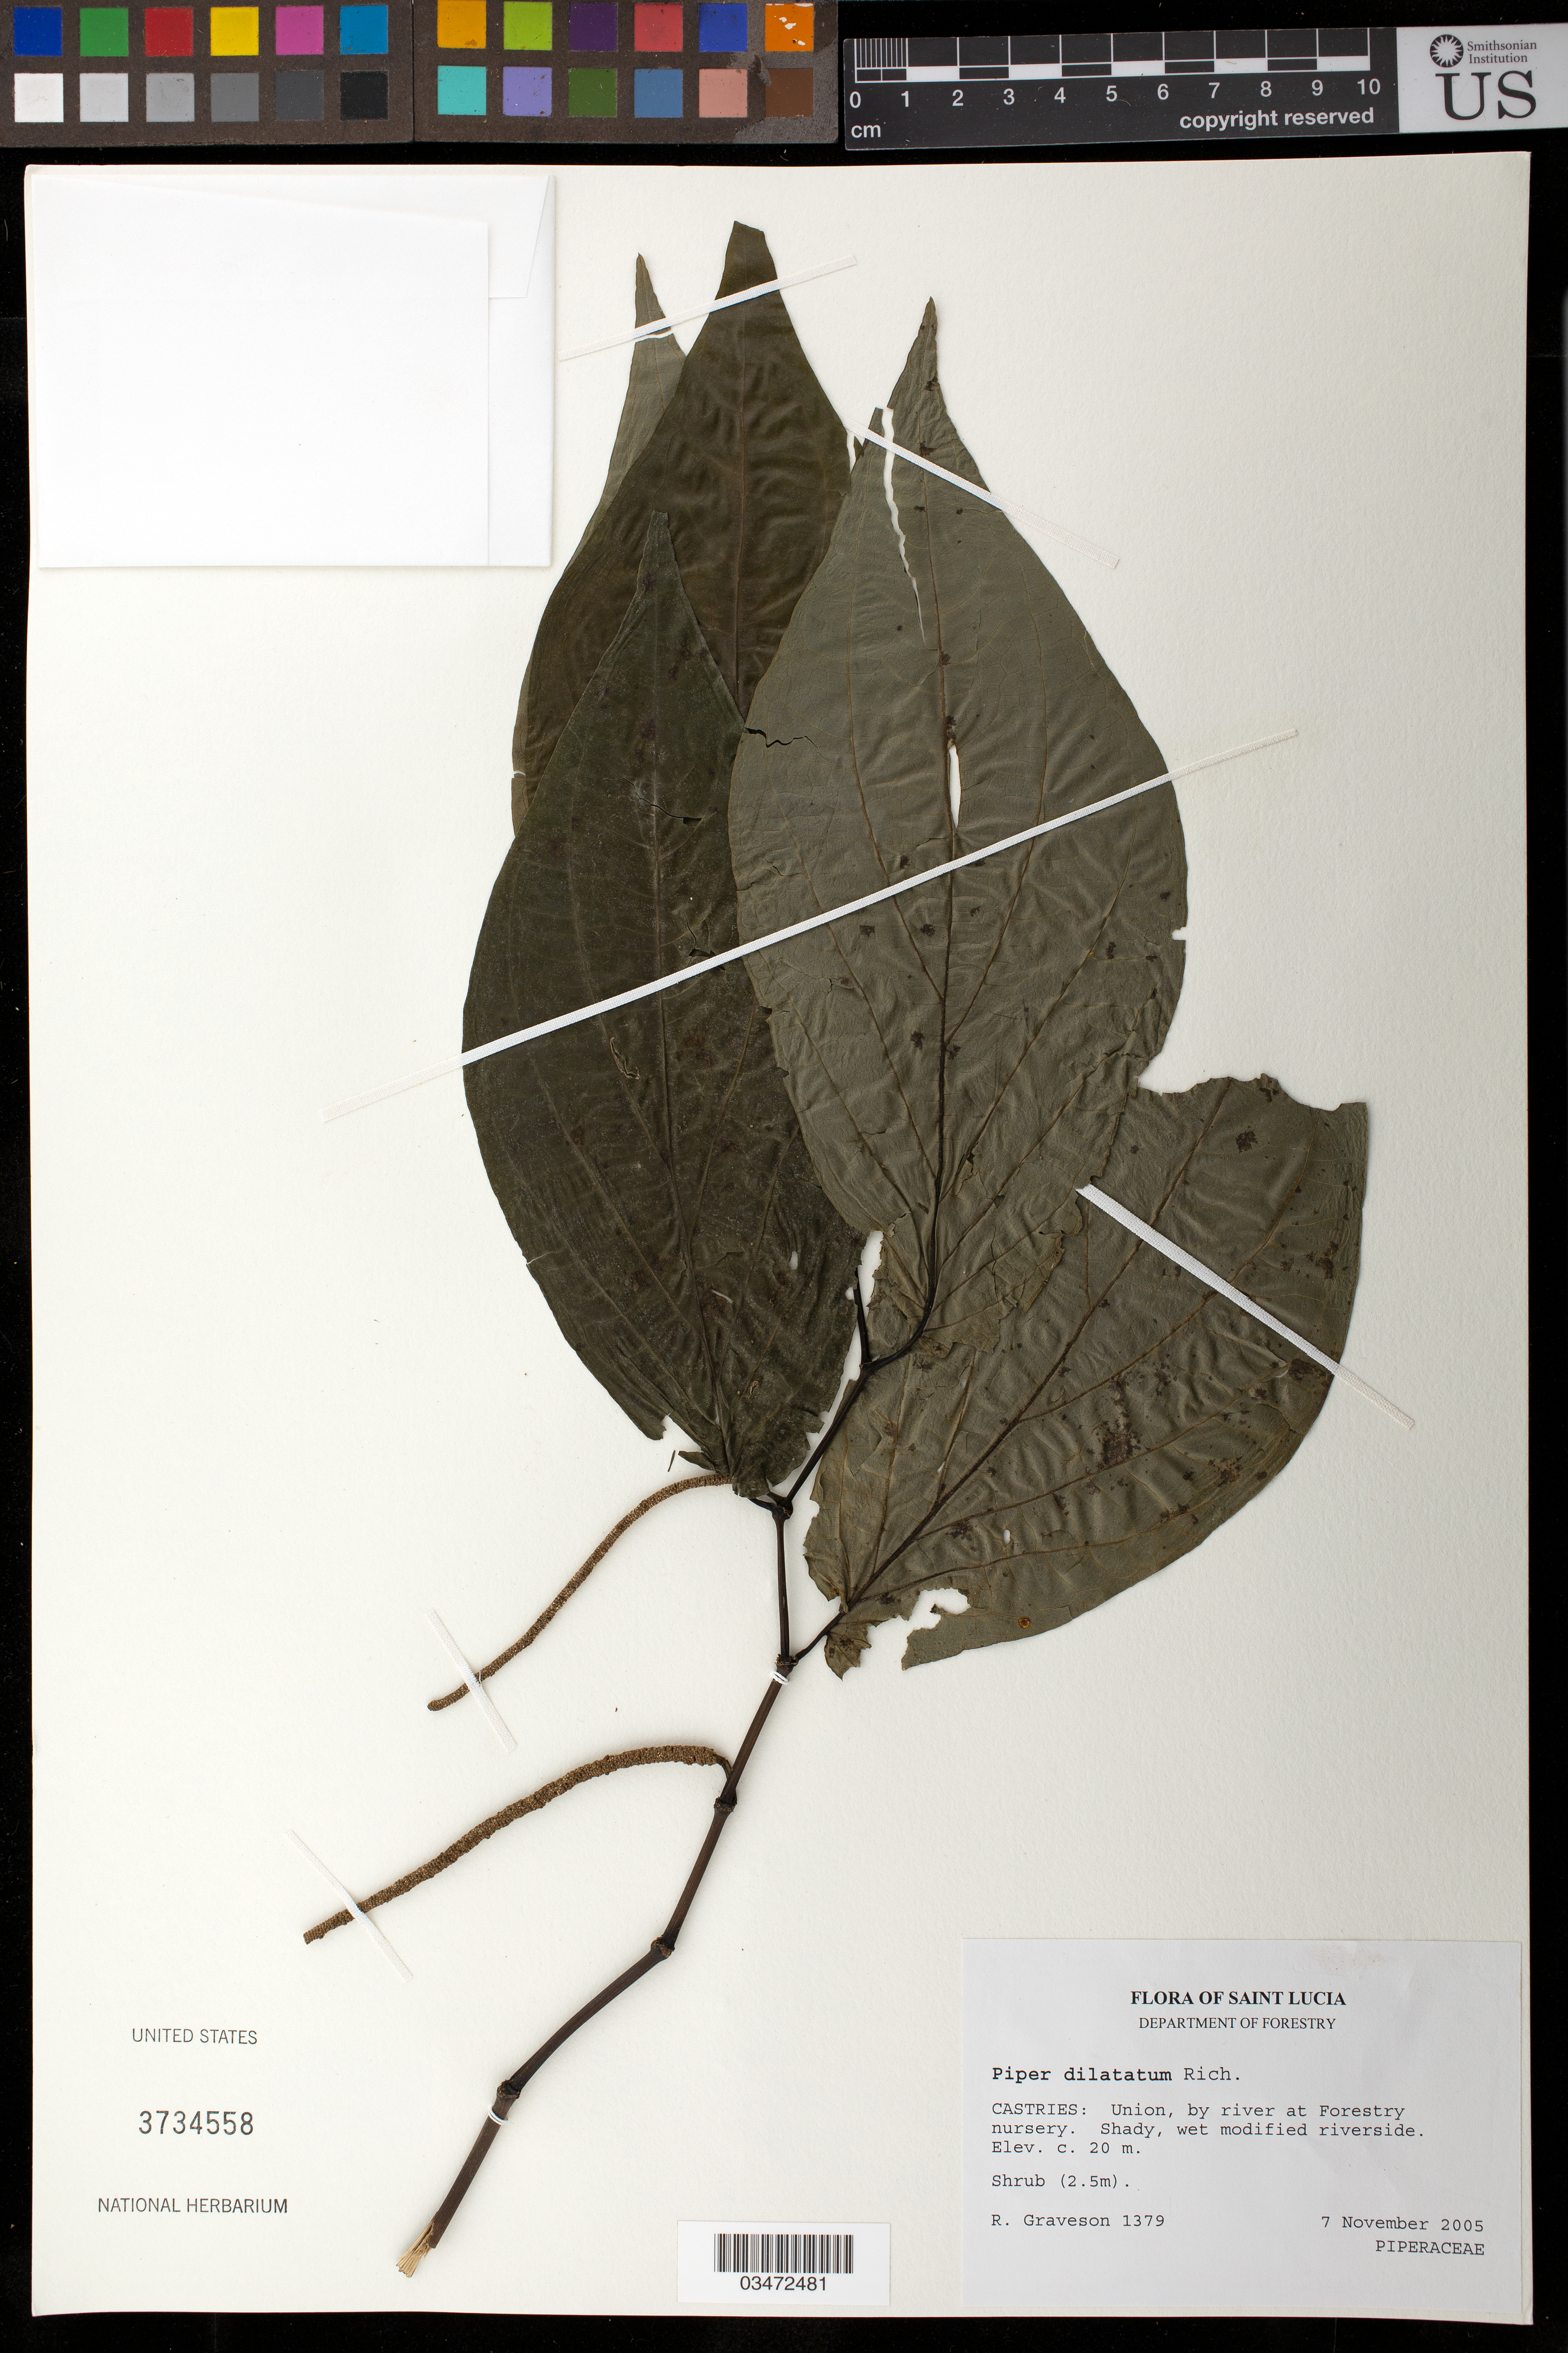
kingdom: Plantae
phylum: Tracheophyta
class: Magnoliopsida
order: Piperales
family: Piperaceae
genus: Piper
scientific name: Piper dilatatum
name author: Rich.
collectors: R. Graveson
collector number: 1379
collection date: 2005-11-07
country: St. Lucia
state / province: Castries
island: St. Lucia I.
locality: Union, by river at Forestry nursery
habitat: Shady, wet modified riverside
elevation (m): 20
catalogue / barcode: US 3734558